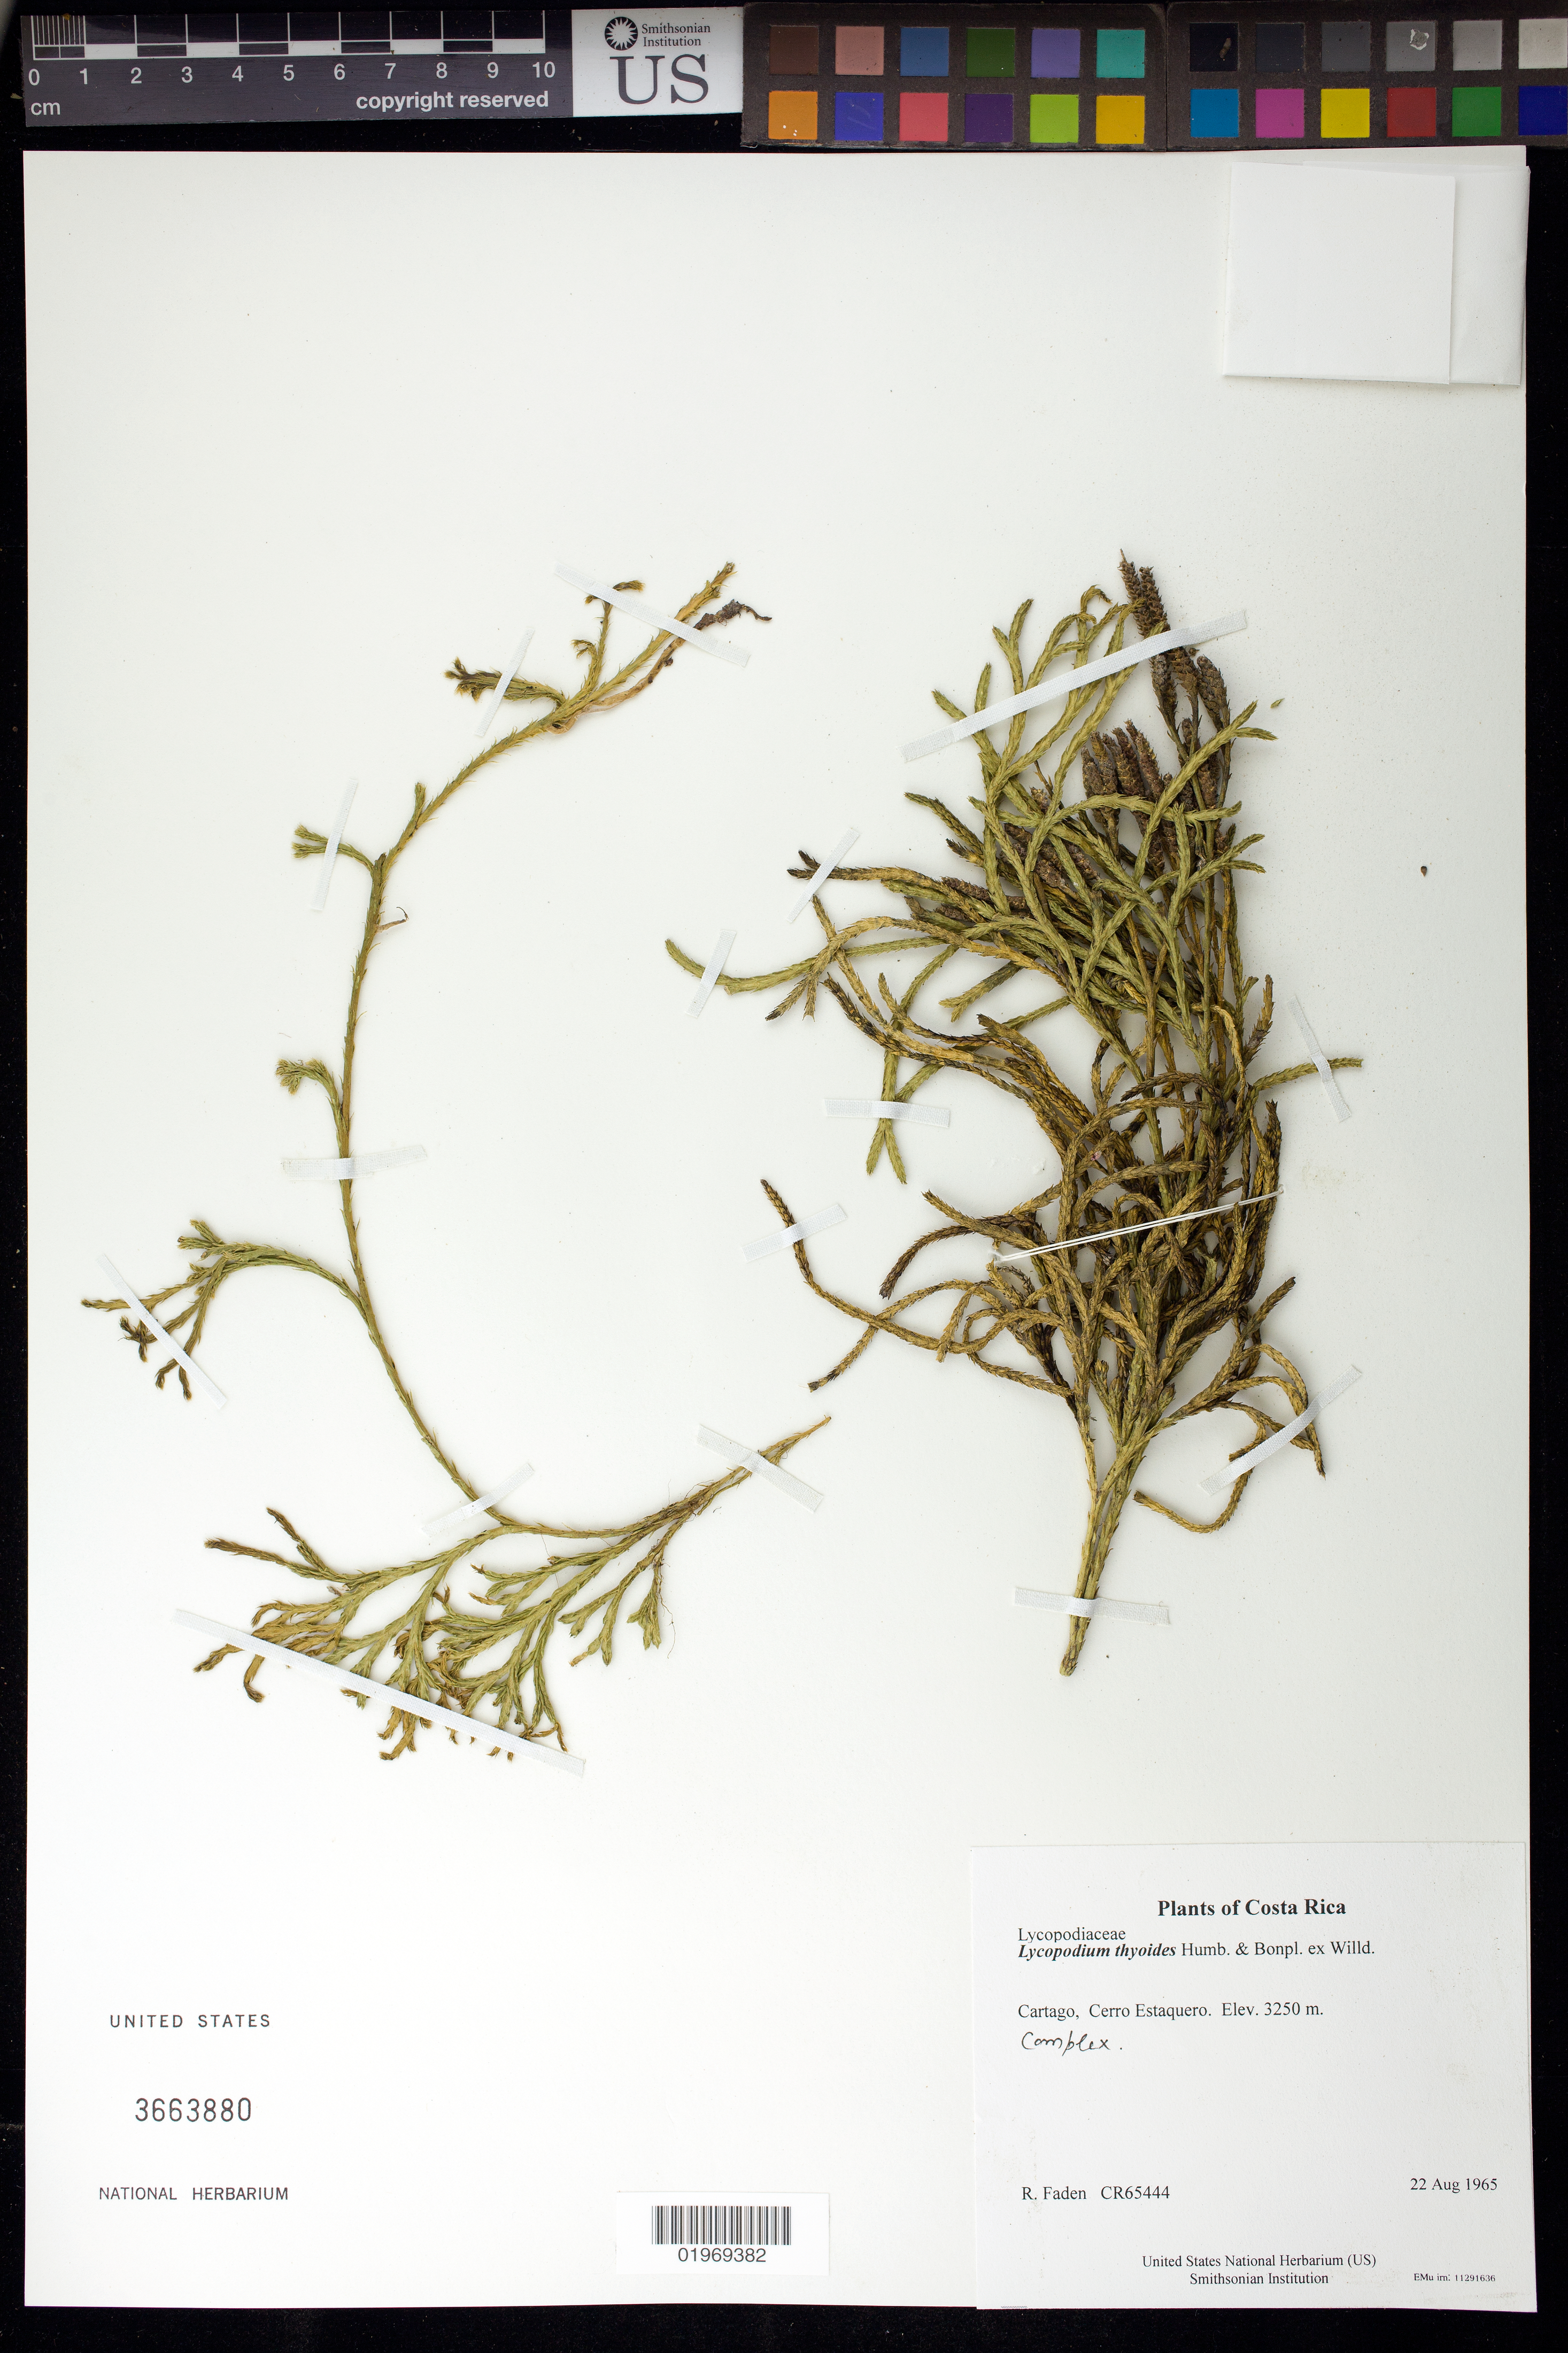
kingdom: Plantae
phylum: Tracheophyta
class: Lycopodiopsida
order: Lycopodiales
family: Lycopodiaceae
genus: Diphasiastrum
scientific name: Diphasiastrum thyoides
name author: (Humb. & Bonpl. ex Willd.) Holub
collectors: R. B. Faden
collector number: CR65444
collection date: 1965-08-22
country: Costa Rica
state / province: Cartago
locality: Cerro Estaquero.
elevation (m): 3250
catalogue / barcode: US 3663880